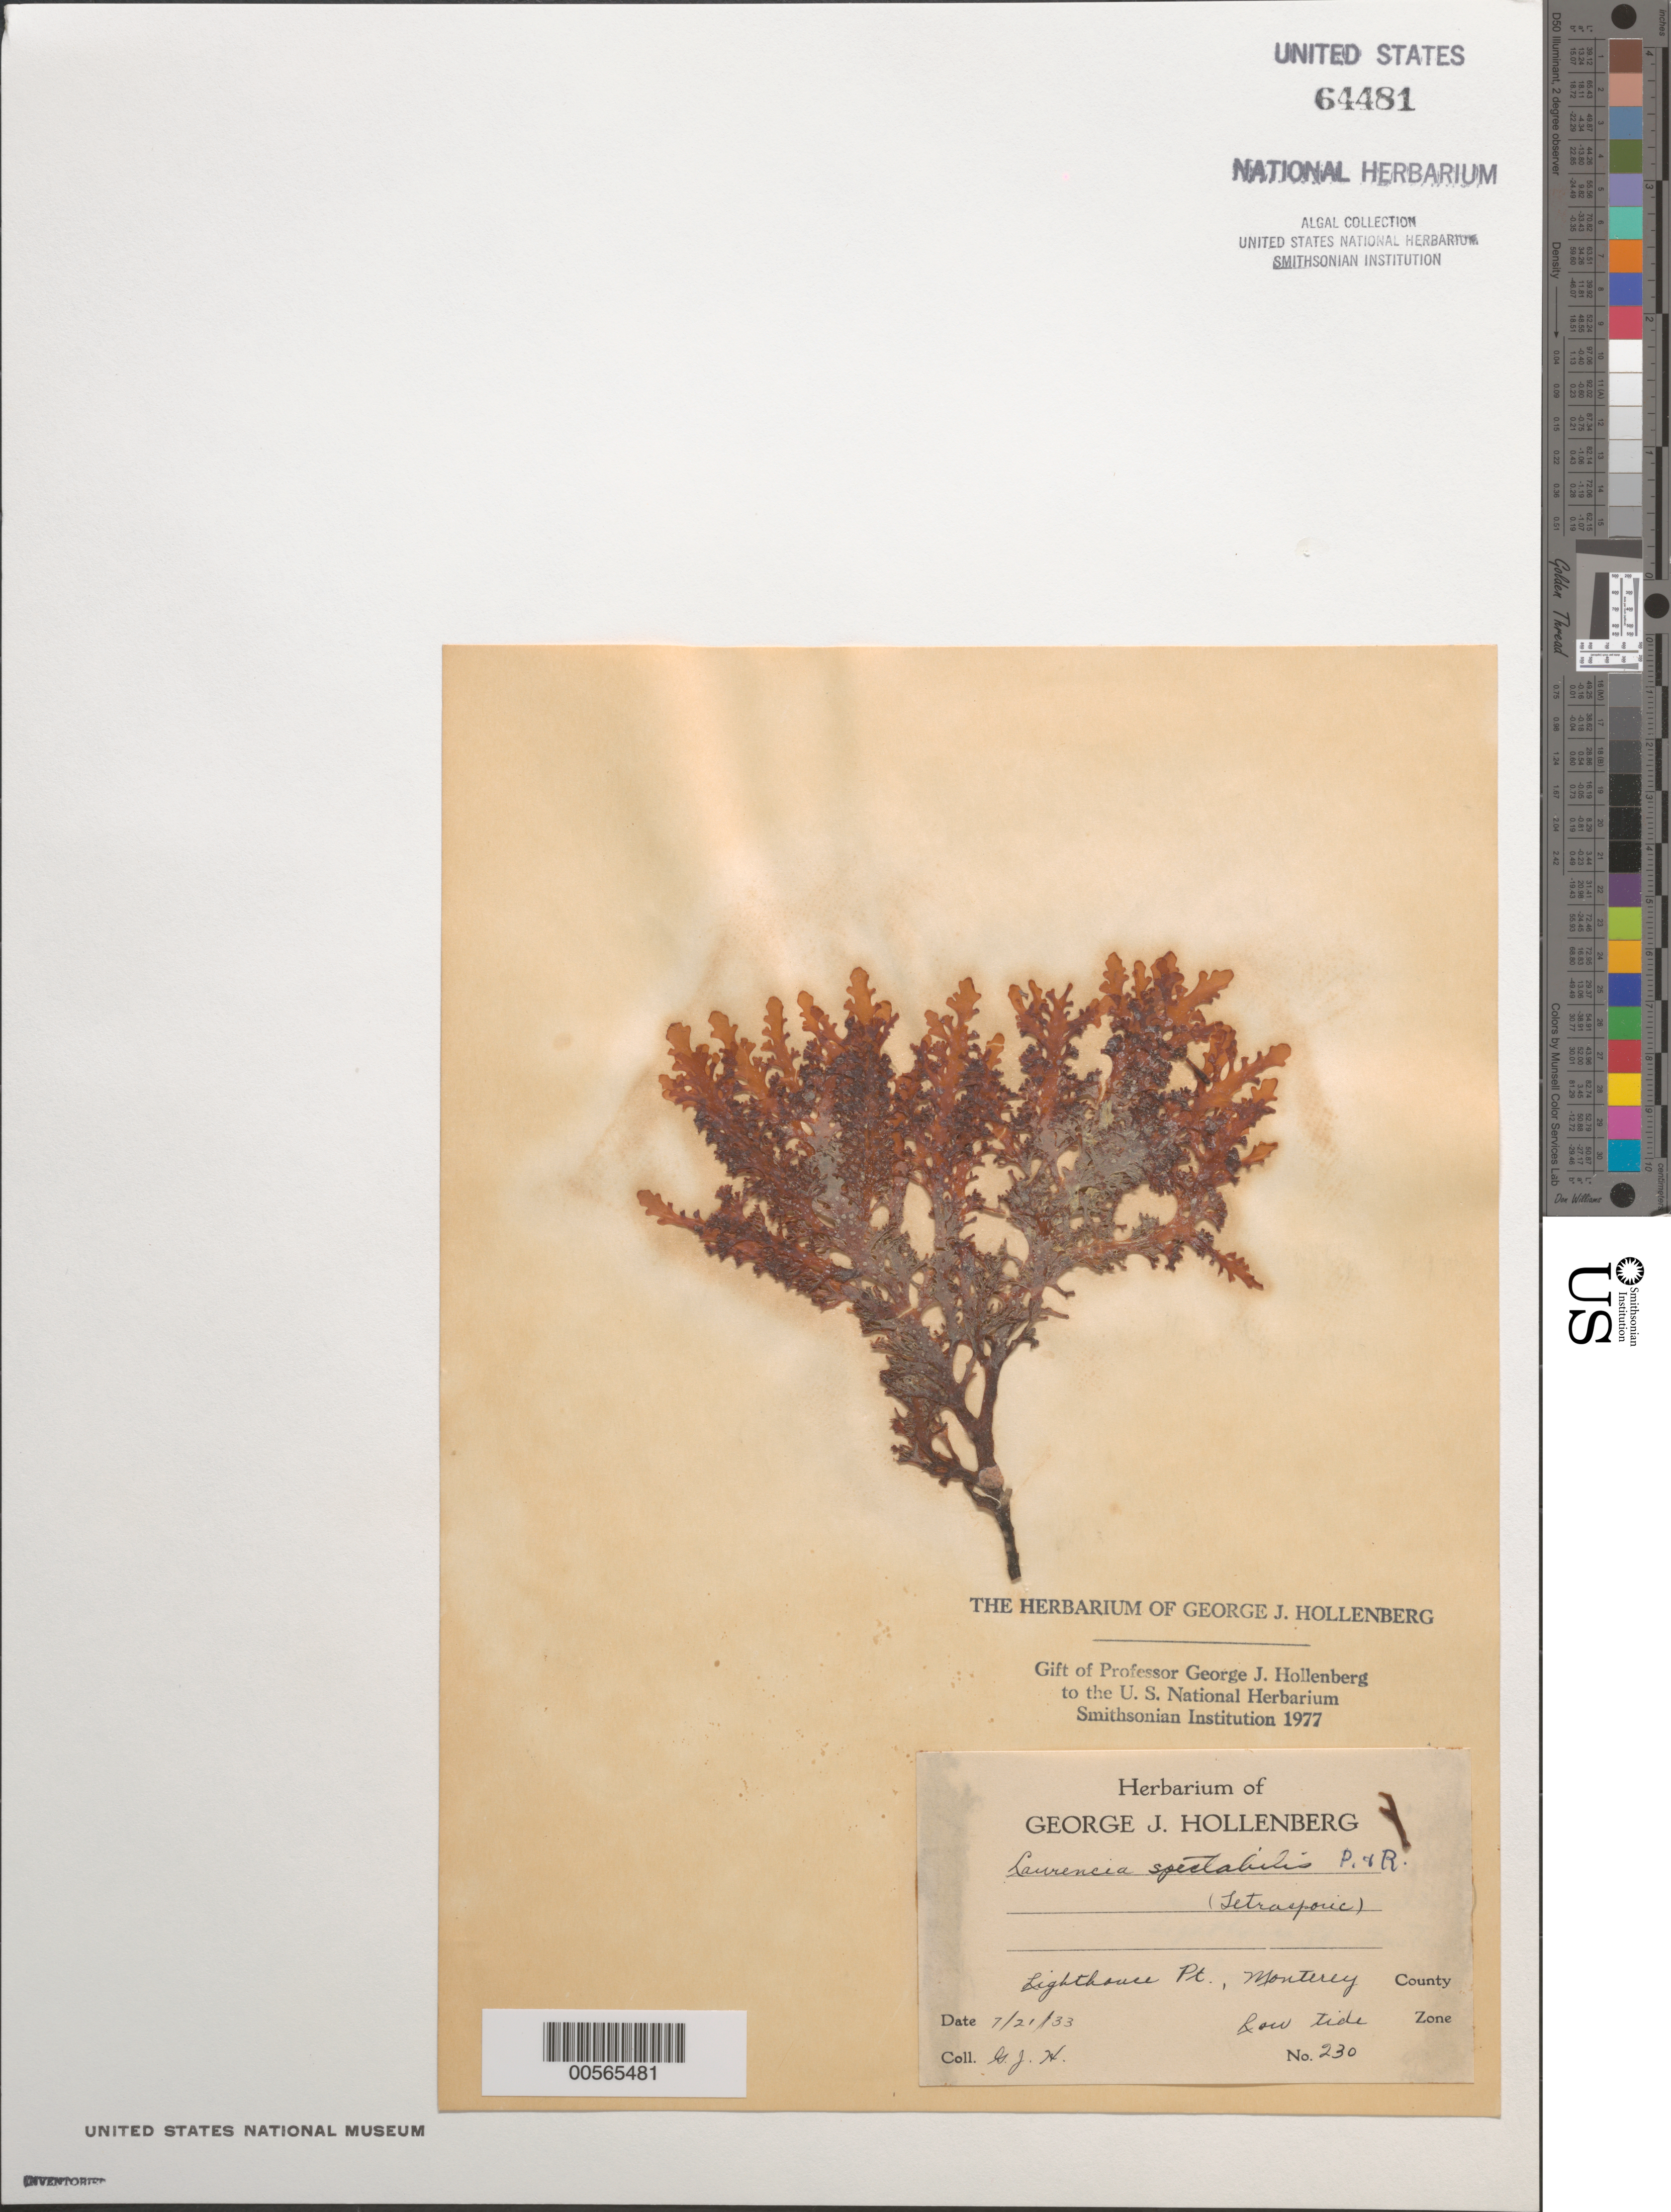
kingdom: Plantae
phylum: Rhodophyta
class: Florideophyceae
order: Ceramiales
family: Rhodomelaceae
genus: Osmundea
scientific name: Osmundea spectabilis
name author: (Postels & Rupr.) K.W. Nam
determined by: Algae name updating Project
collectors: G. Hollenberg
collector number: GJH 230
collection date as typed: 21 Jul 1933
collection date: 1933-07-21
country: United States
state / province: California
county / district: Monterey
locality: Lighthouse Point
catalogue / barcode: US 64481